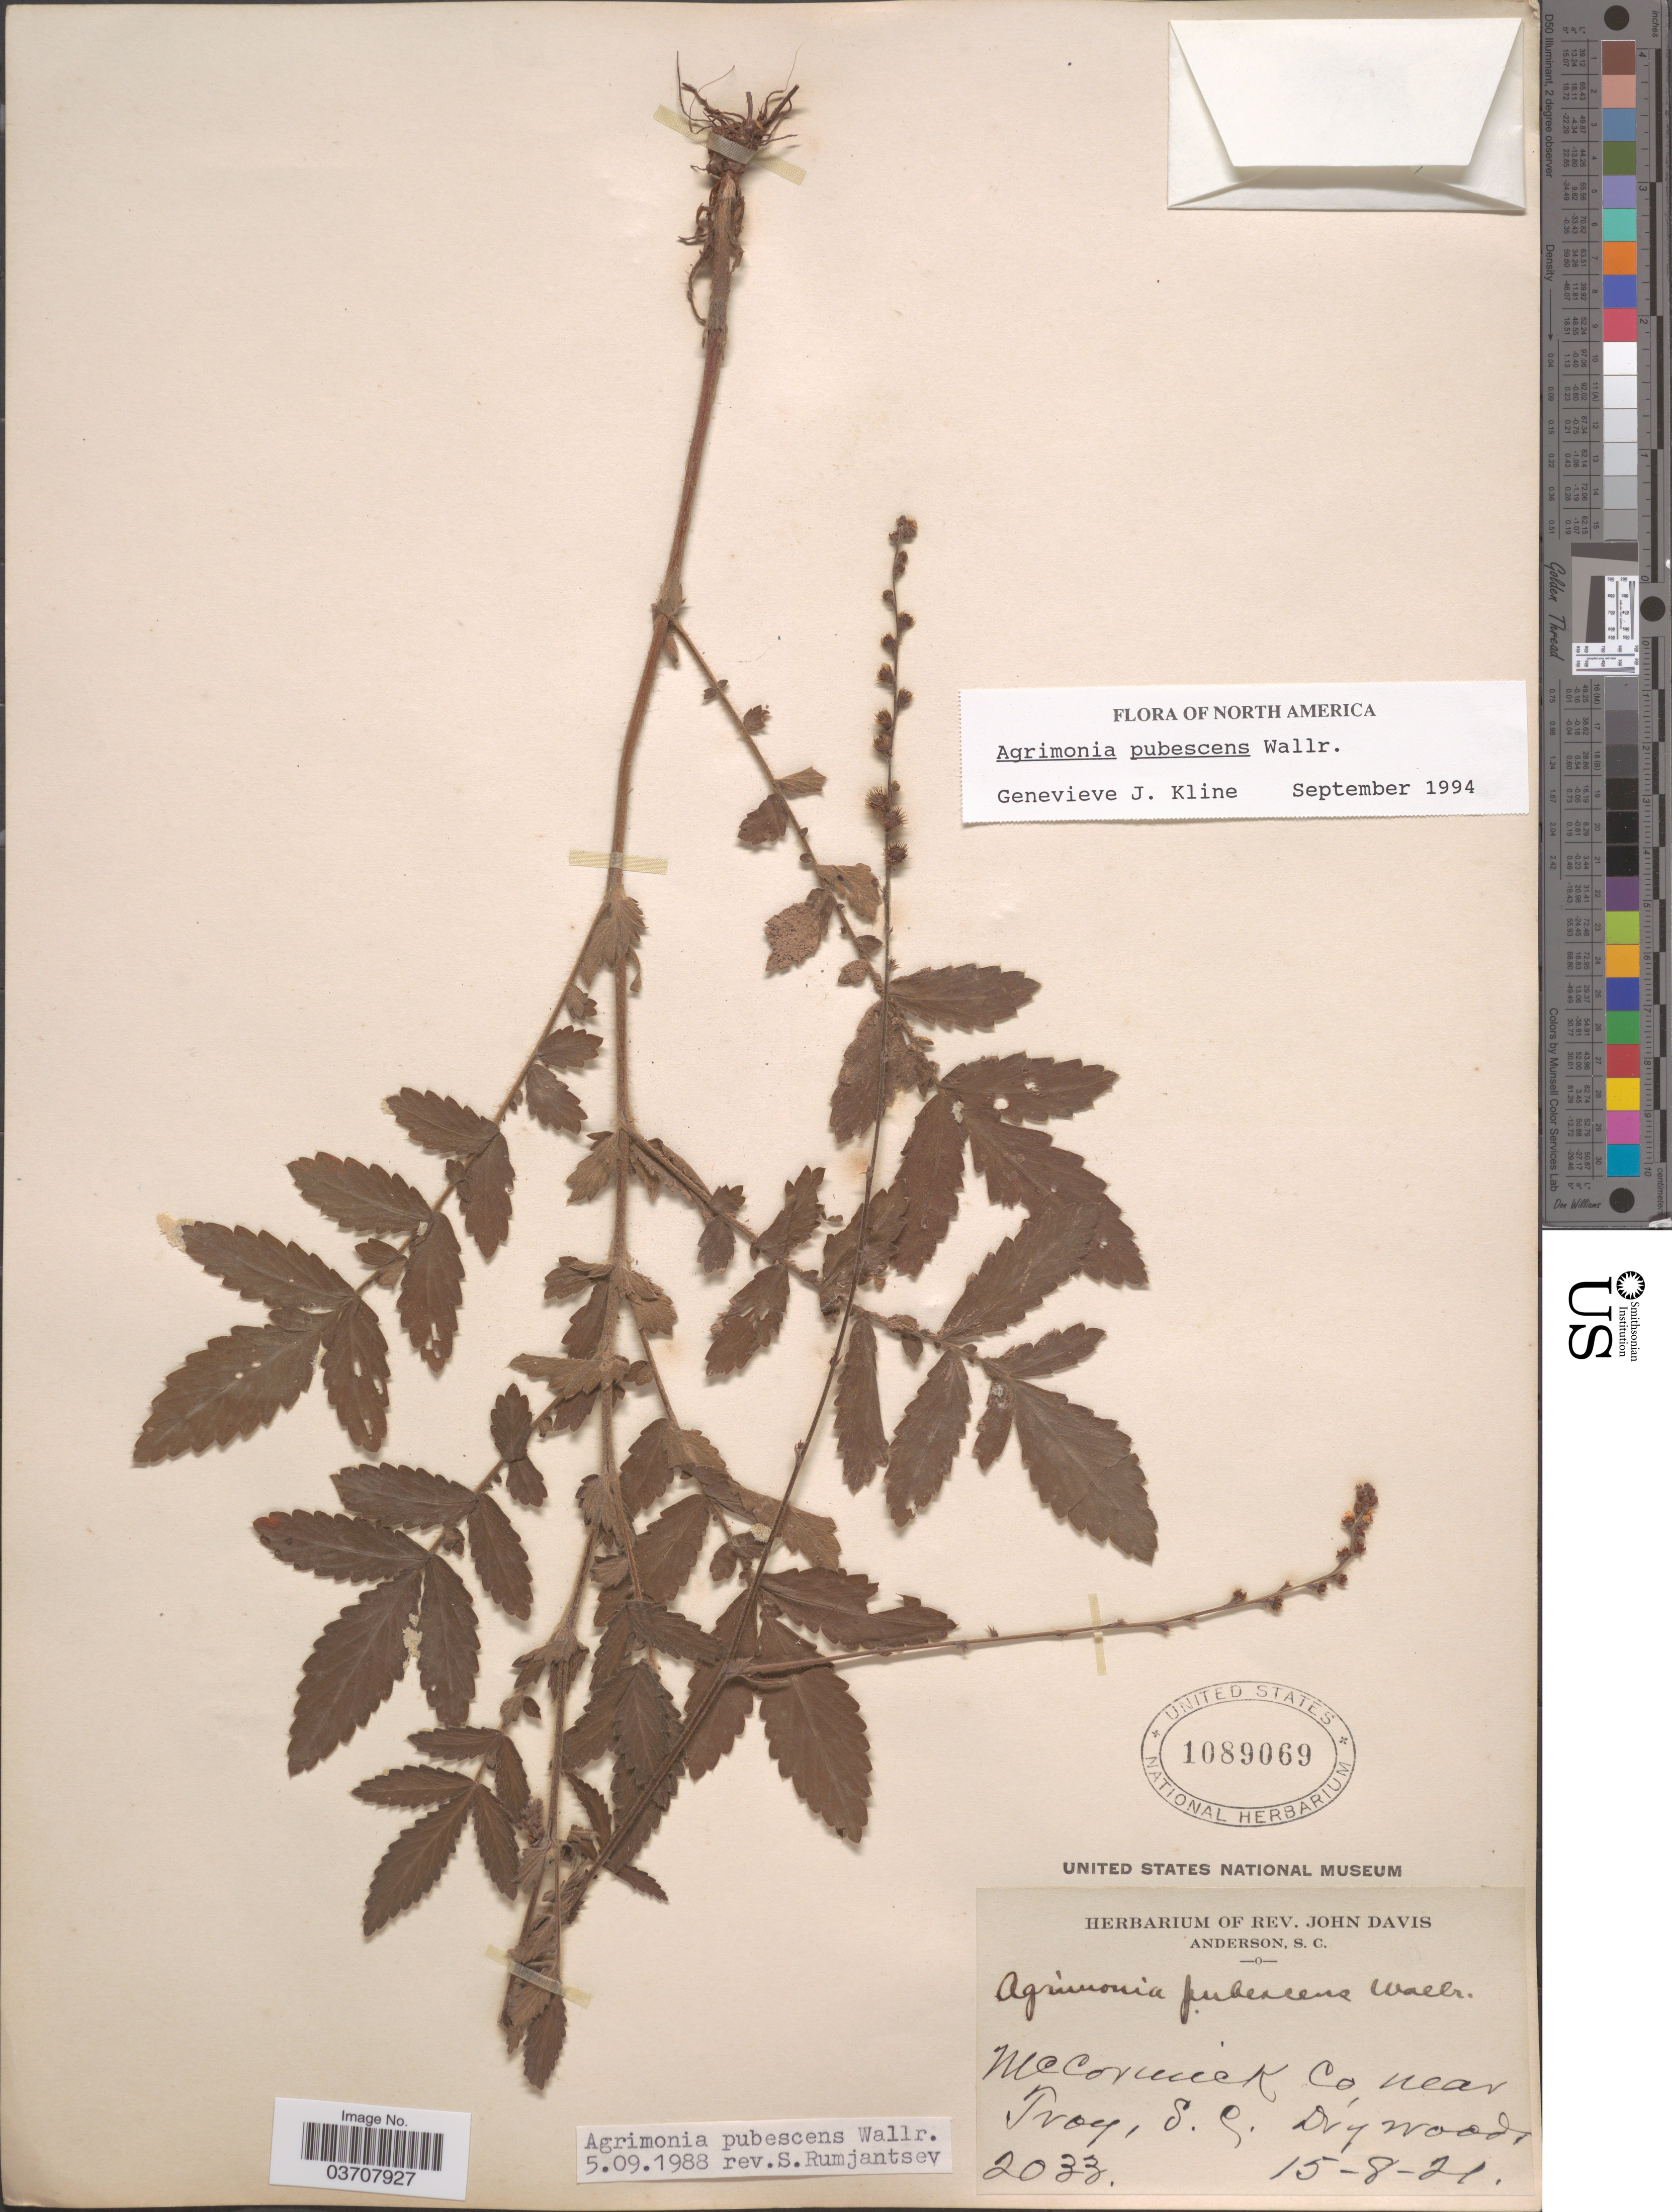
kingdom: Plantae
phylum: Tracheophyta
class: Magnoliopsida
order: Rosales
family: Rosaceae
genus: Agrimonia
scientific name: Agrimonia pubescens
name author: Wallr.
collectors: ex herb. Rev. John Davis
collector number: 2033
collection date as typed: Transcribed d/m/y: 15/8/21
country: United States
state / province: South Carolina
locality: McCormick Co, near Troy.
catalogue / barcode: US 1089069